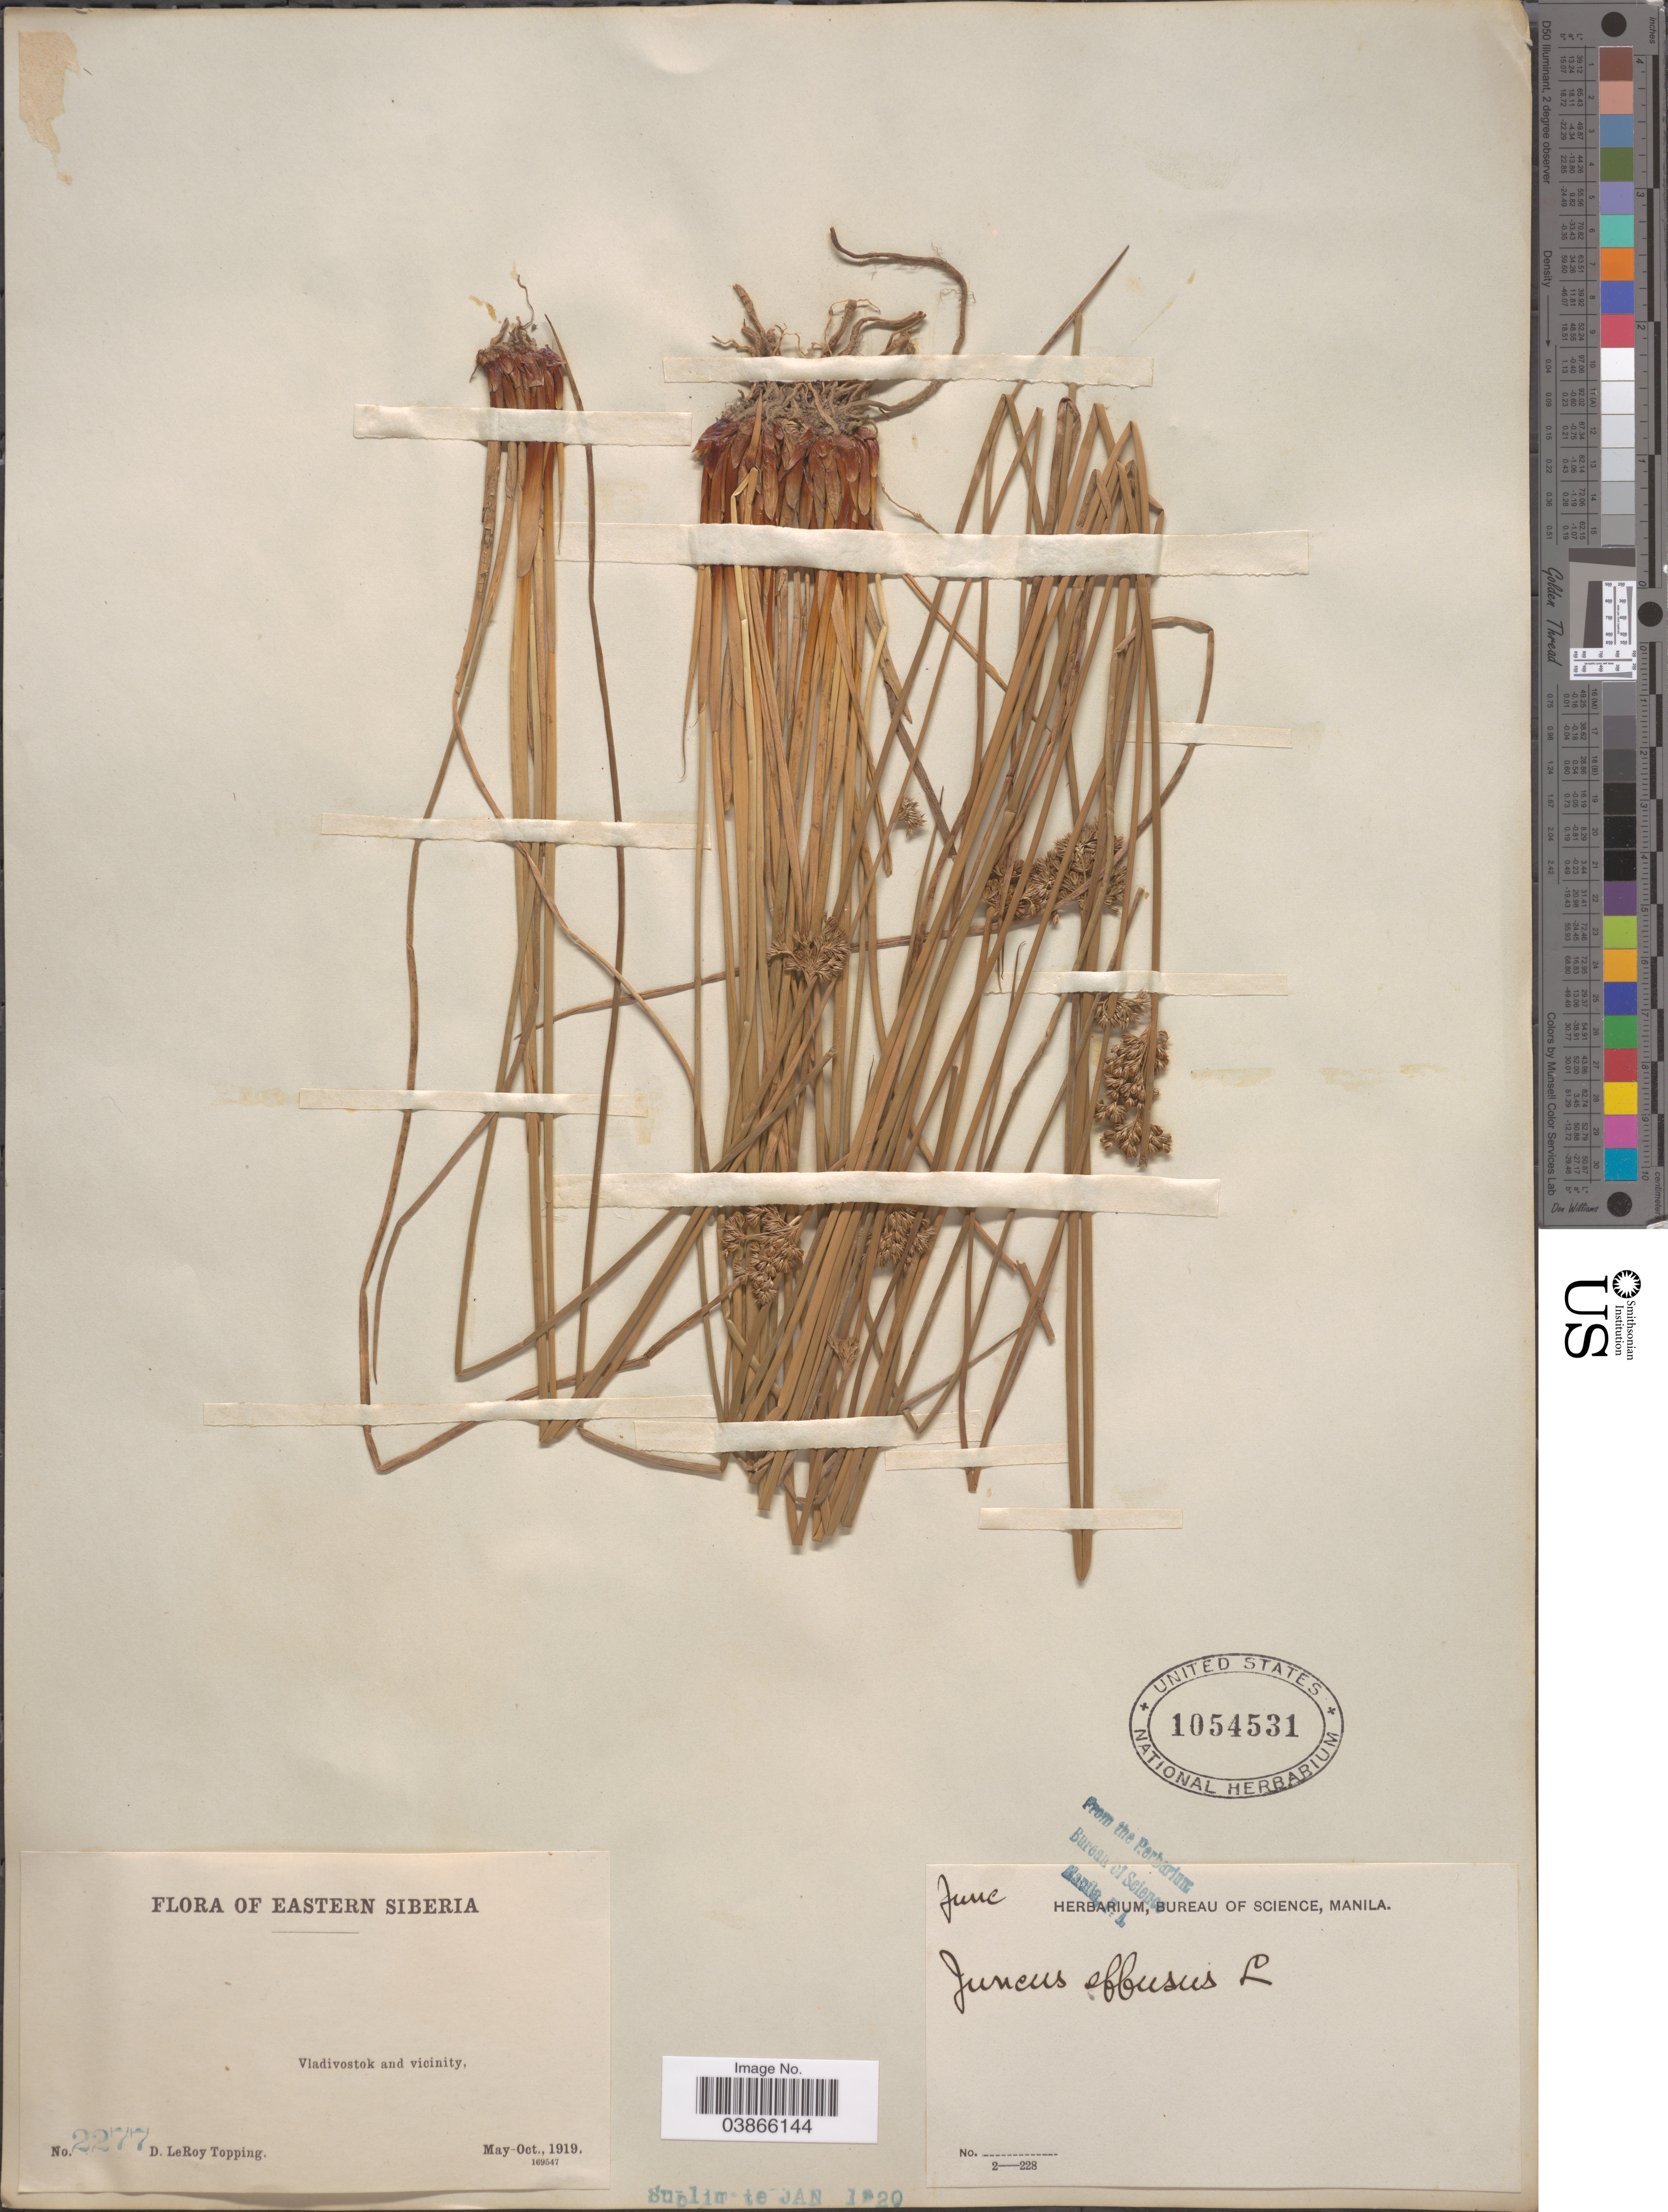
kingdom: Plantae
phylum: Tracheophyta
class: Liliopsida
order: Poales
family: Juncaceae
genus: Juncus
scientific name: Juncus effusus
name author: L.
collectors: D. L. Topping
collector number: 2277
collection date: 1919-05/1919-10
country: Russian Federation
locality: Eastern Siberia. Vladivostok and vicinity.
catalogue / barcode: US 1054531